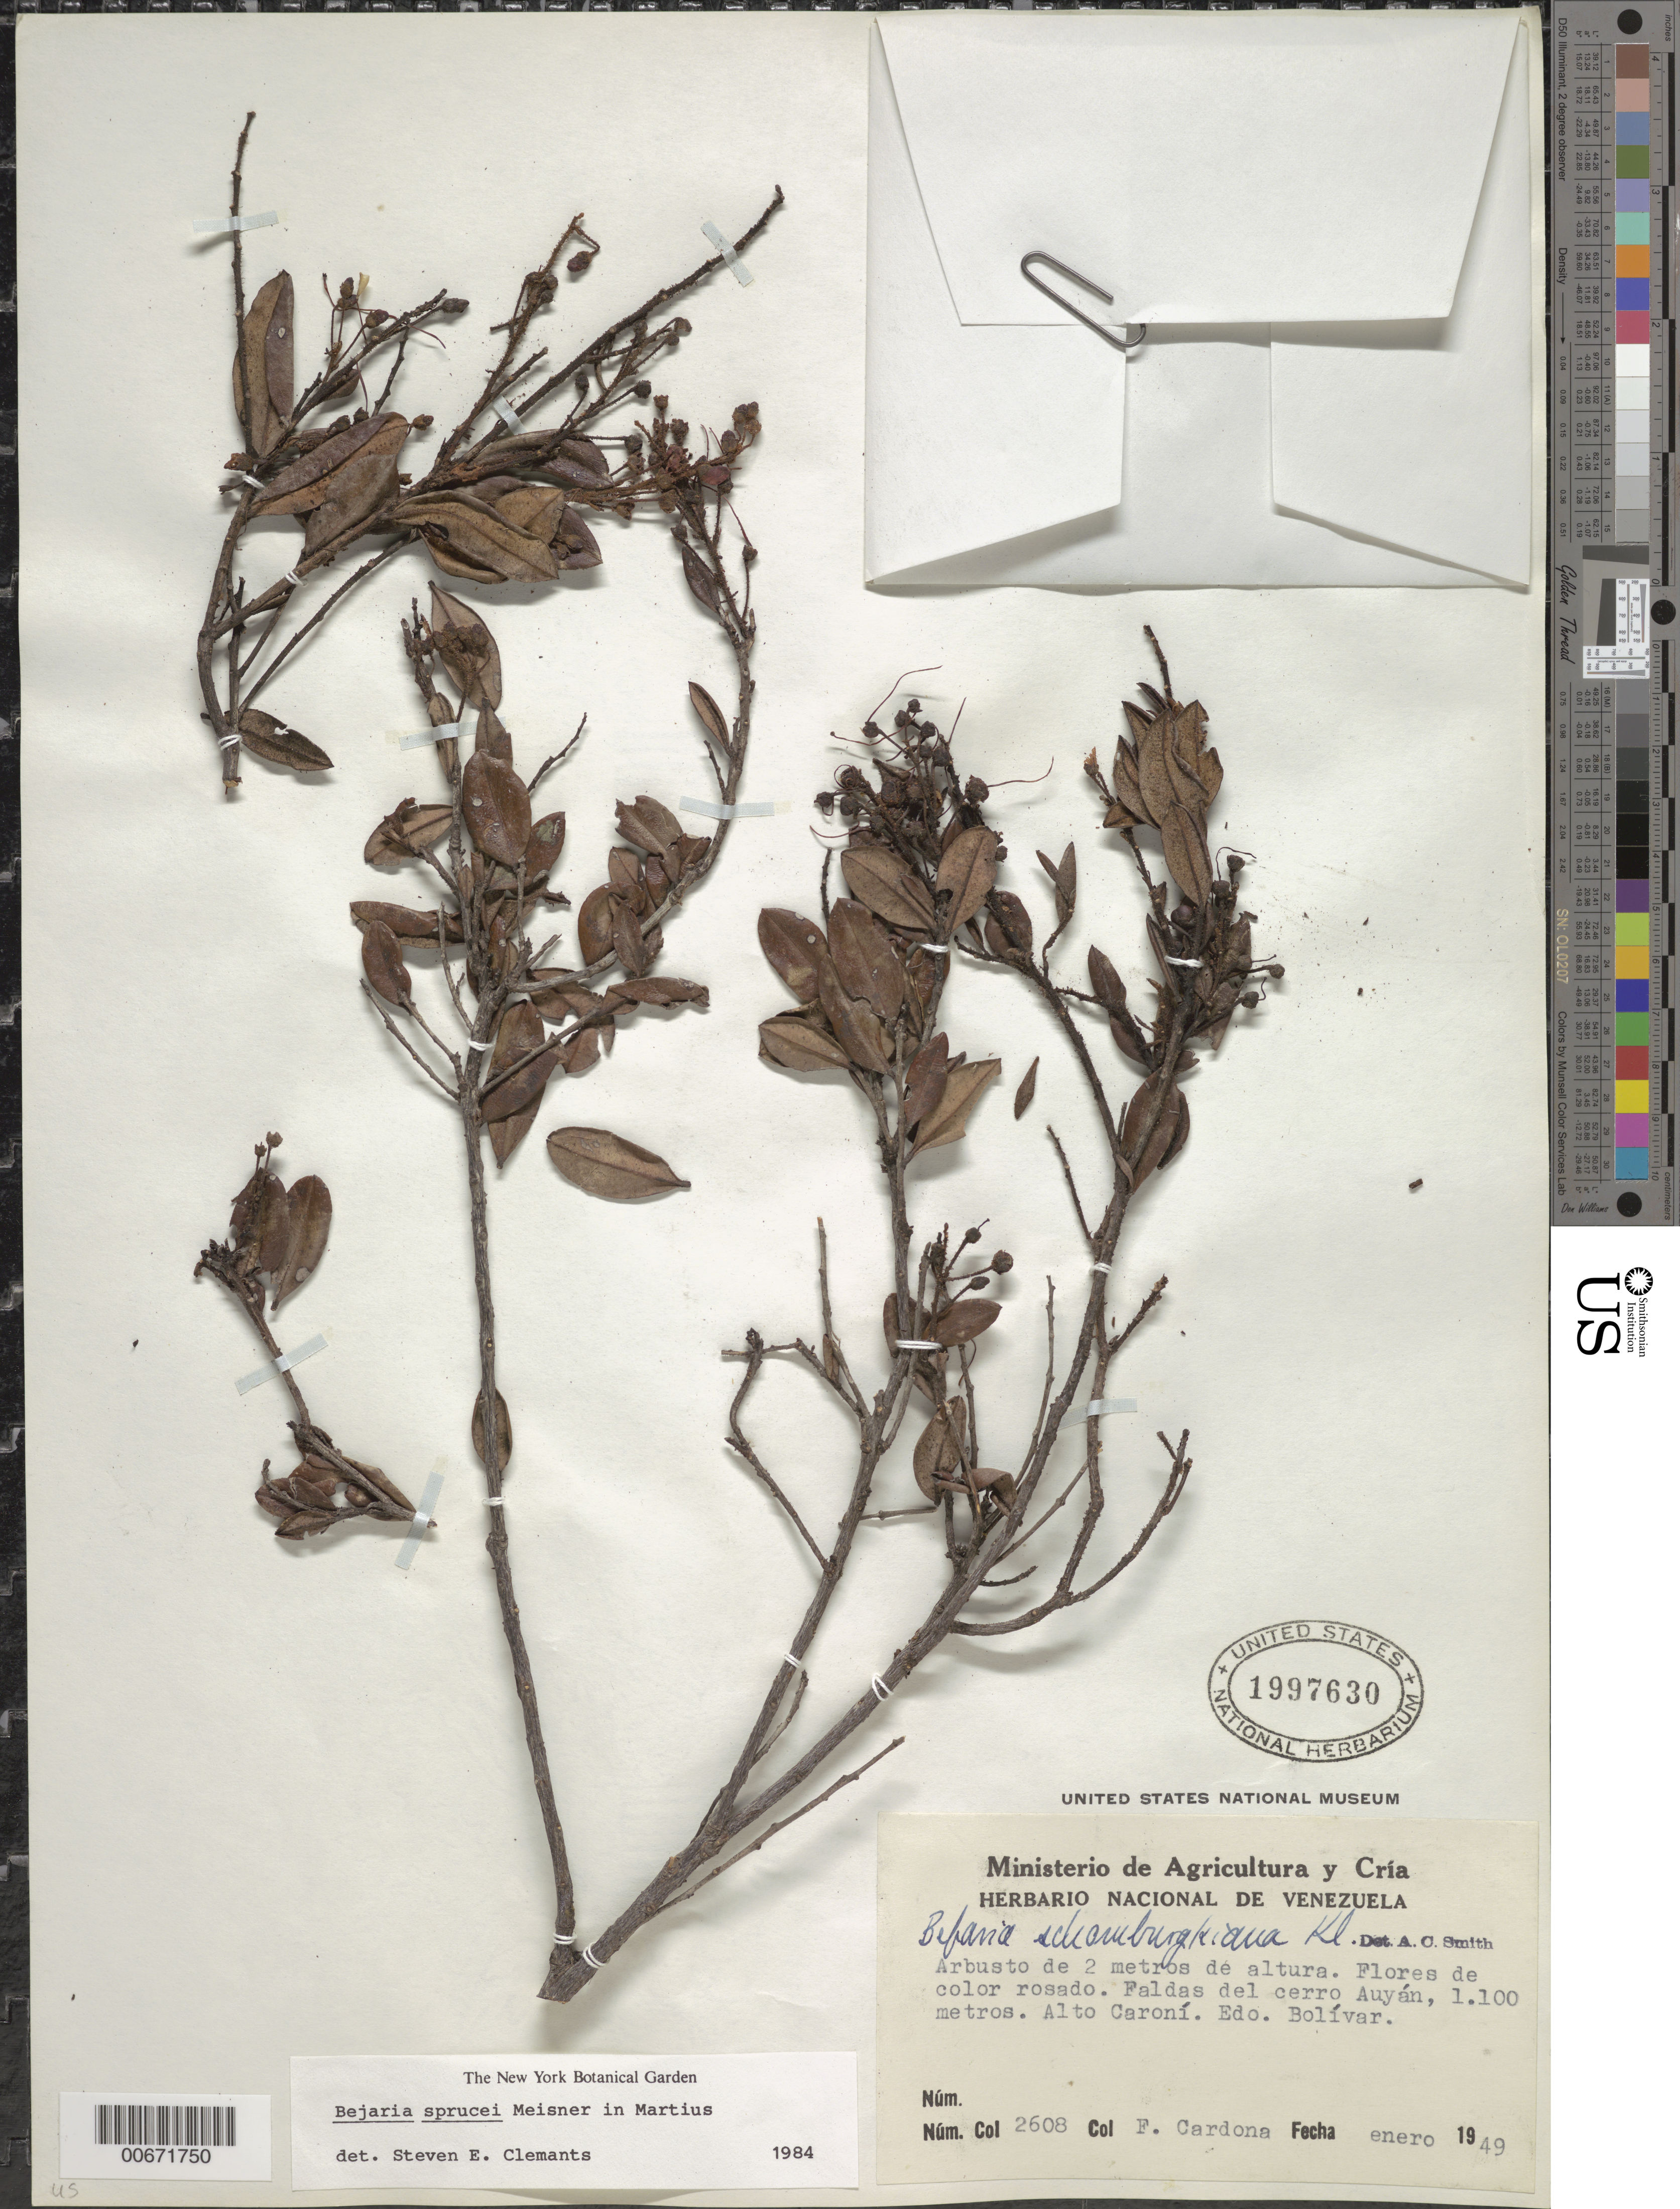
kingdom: Plantae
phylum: Tracheophyta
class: Magnoliopsida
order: Ericales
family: Ericaceae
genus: Bejaria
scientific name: Bejaria sprucei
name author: Meisn.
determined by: Clemants, S. E.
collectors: F. Cardona Puig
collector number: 2608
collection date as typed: Jan-49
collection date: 1949-01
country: Venezuela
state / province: Bolívar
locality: Cerro Auyantapui, Alto Río Caroní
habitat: Edge of hill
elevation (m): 1100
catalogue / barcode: US 1997630